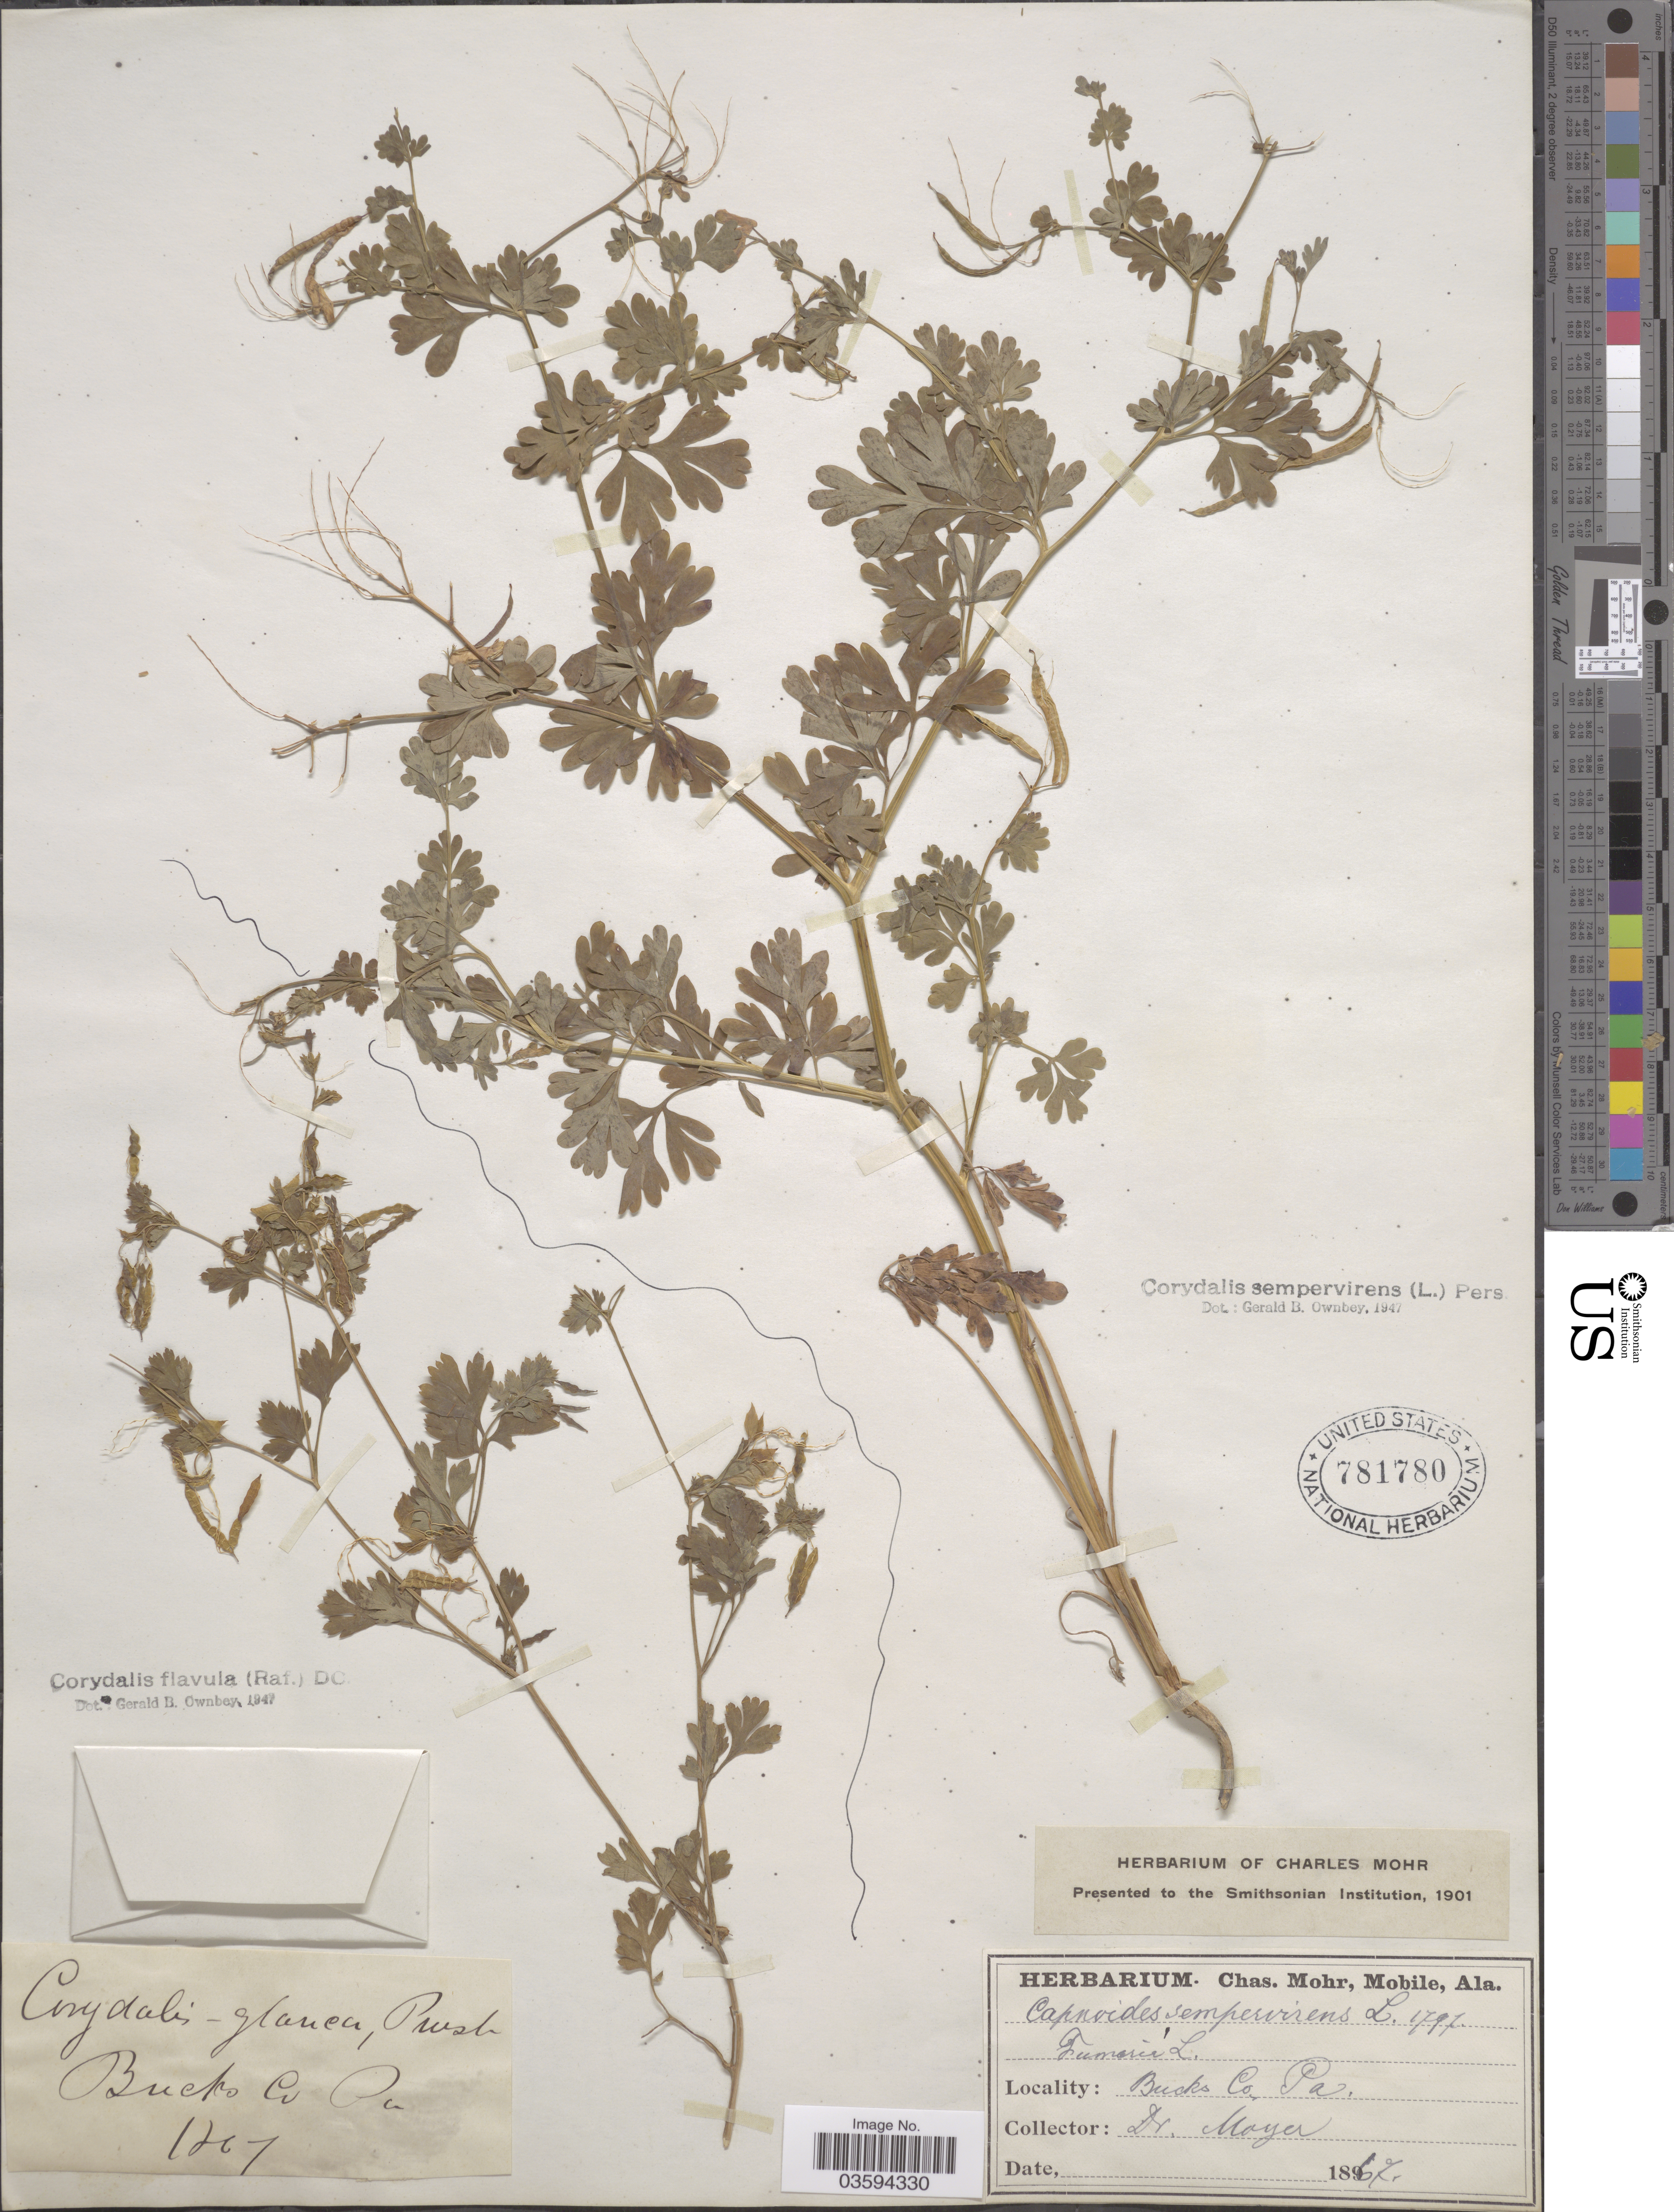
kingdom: Plantae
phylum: Tracheophyta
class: Magnoliopsida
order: Ranunculales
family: Papaveraceae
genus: Corydalis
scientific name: Corydalis flavula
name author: (Raf.) DC.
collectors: Moyer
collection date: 1867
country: United States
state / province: Pennsylvania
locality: Bucks Co.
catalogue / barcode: US 781780